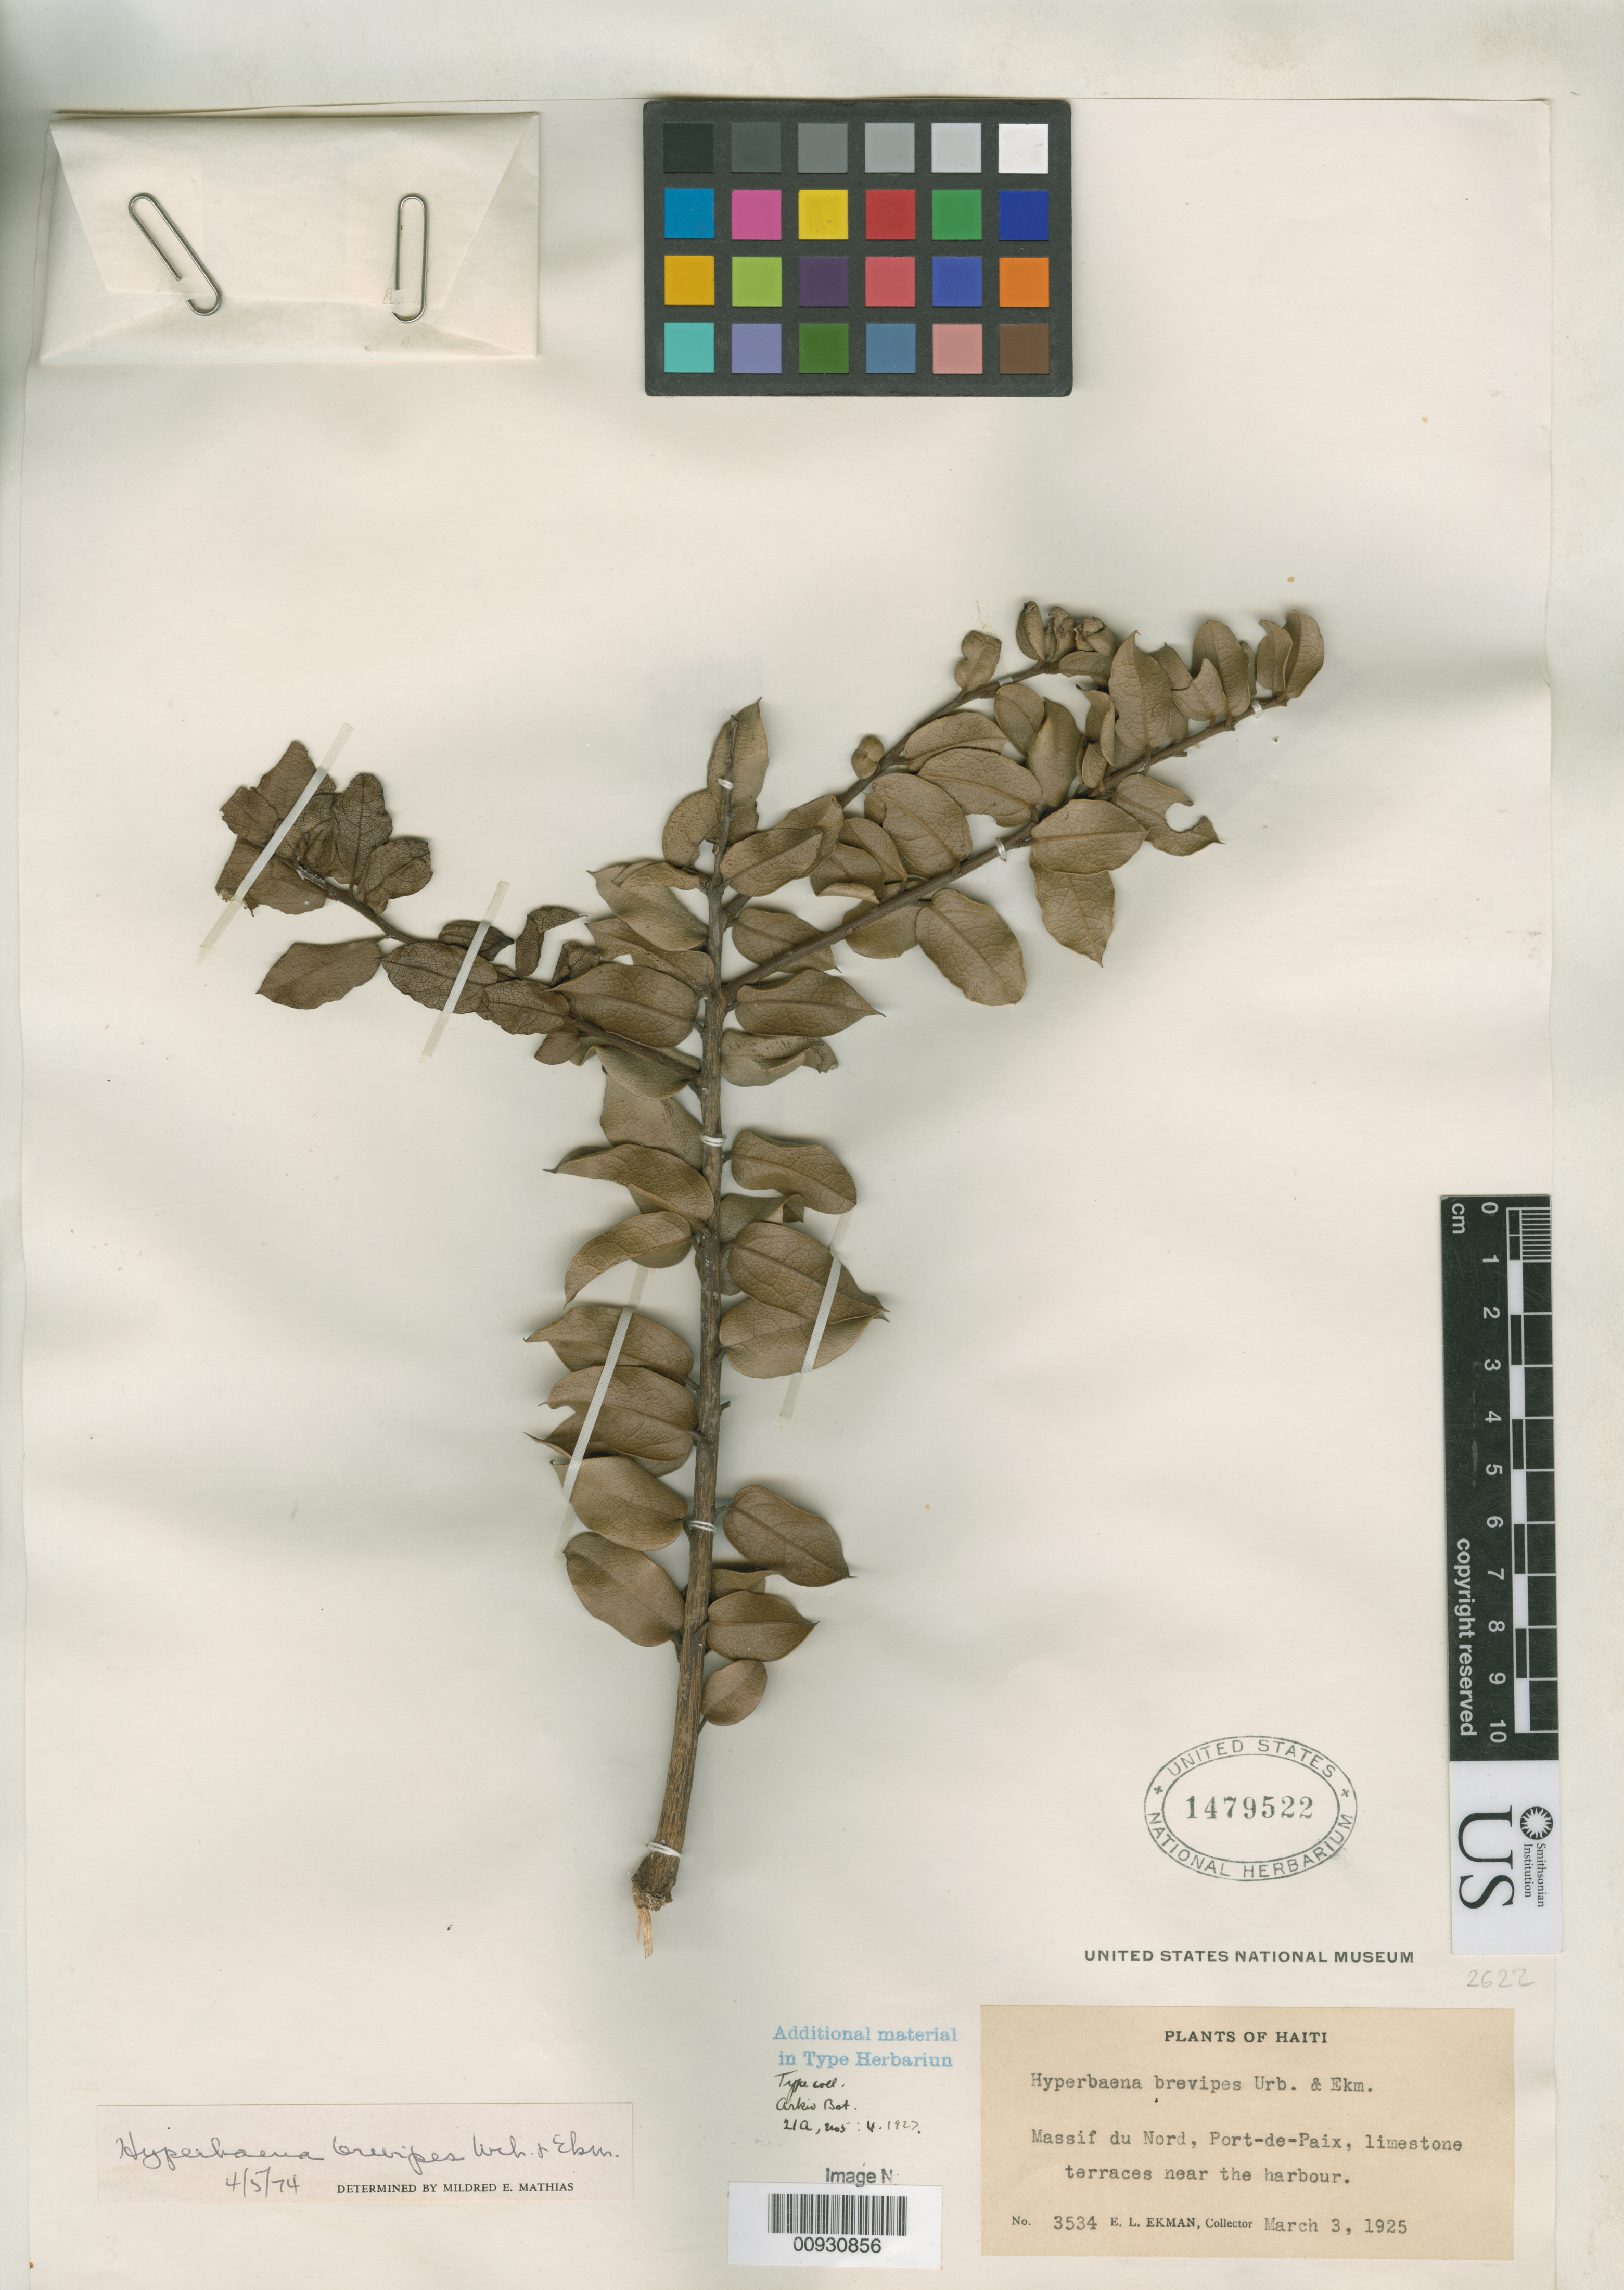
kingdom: Plantae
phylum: Tracheophyta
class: Magnoliopsida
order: Ranunculales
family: Menispermaceae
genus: Hyperbaena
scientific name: Hyperbaena brevipes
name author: Urb. & Ekman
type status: Isotype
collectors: E. L. Ekman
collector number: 3534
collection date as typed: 03 Mar 1925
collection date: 1925-03-03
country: Haiti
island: Hispaniola Island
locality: Massif du Nord, Port-de-Paix.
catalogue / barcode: US 1479522